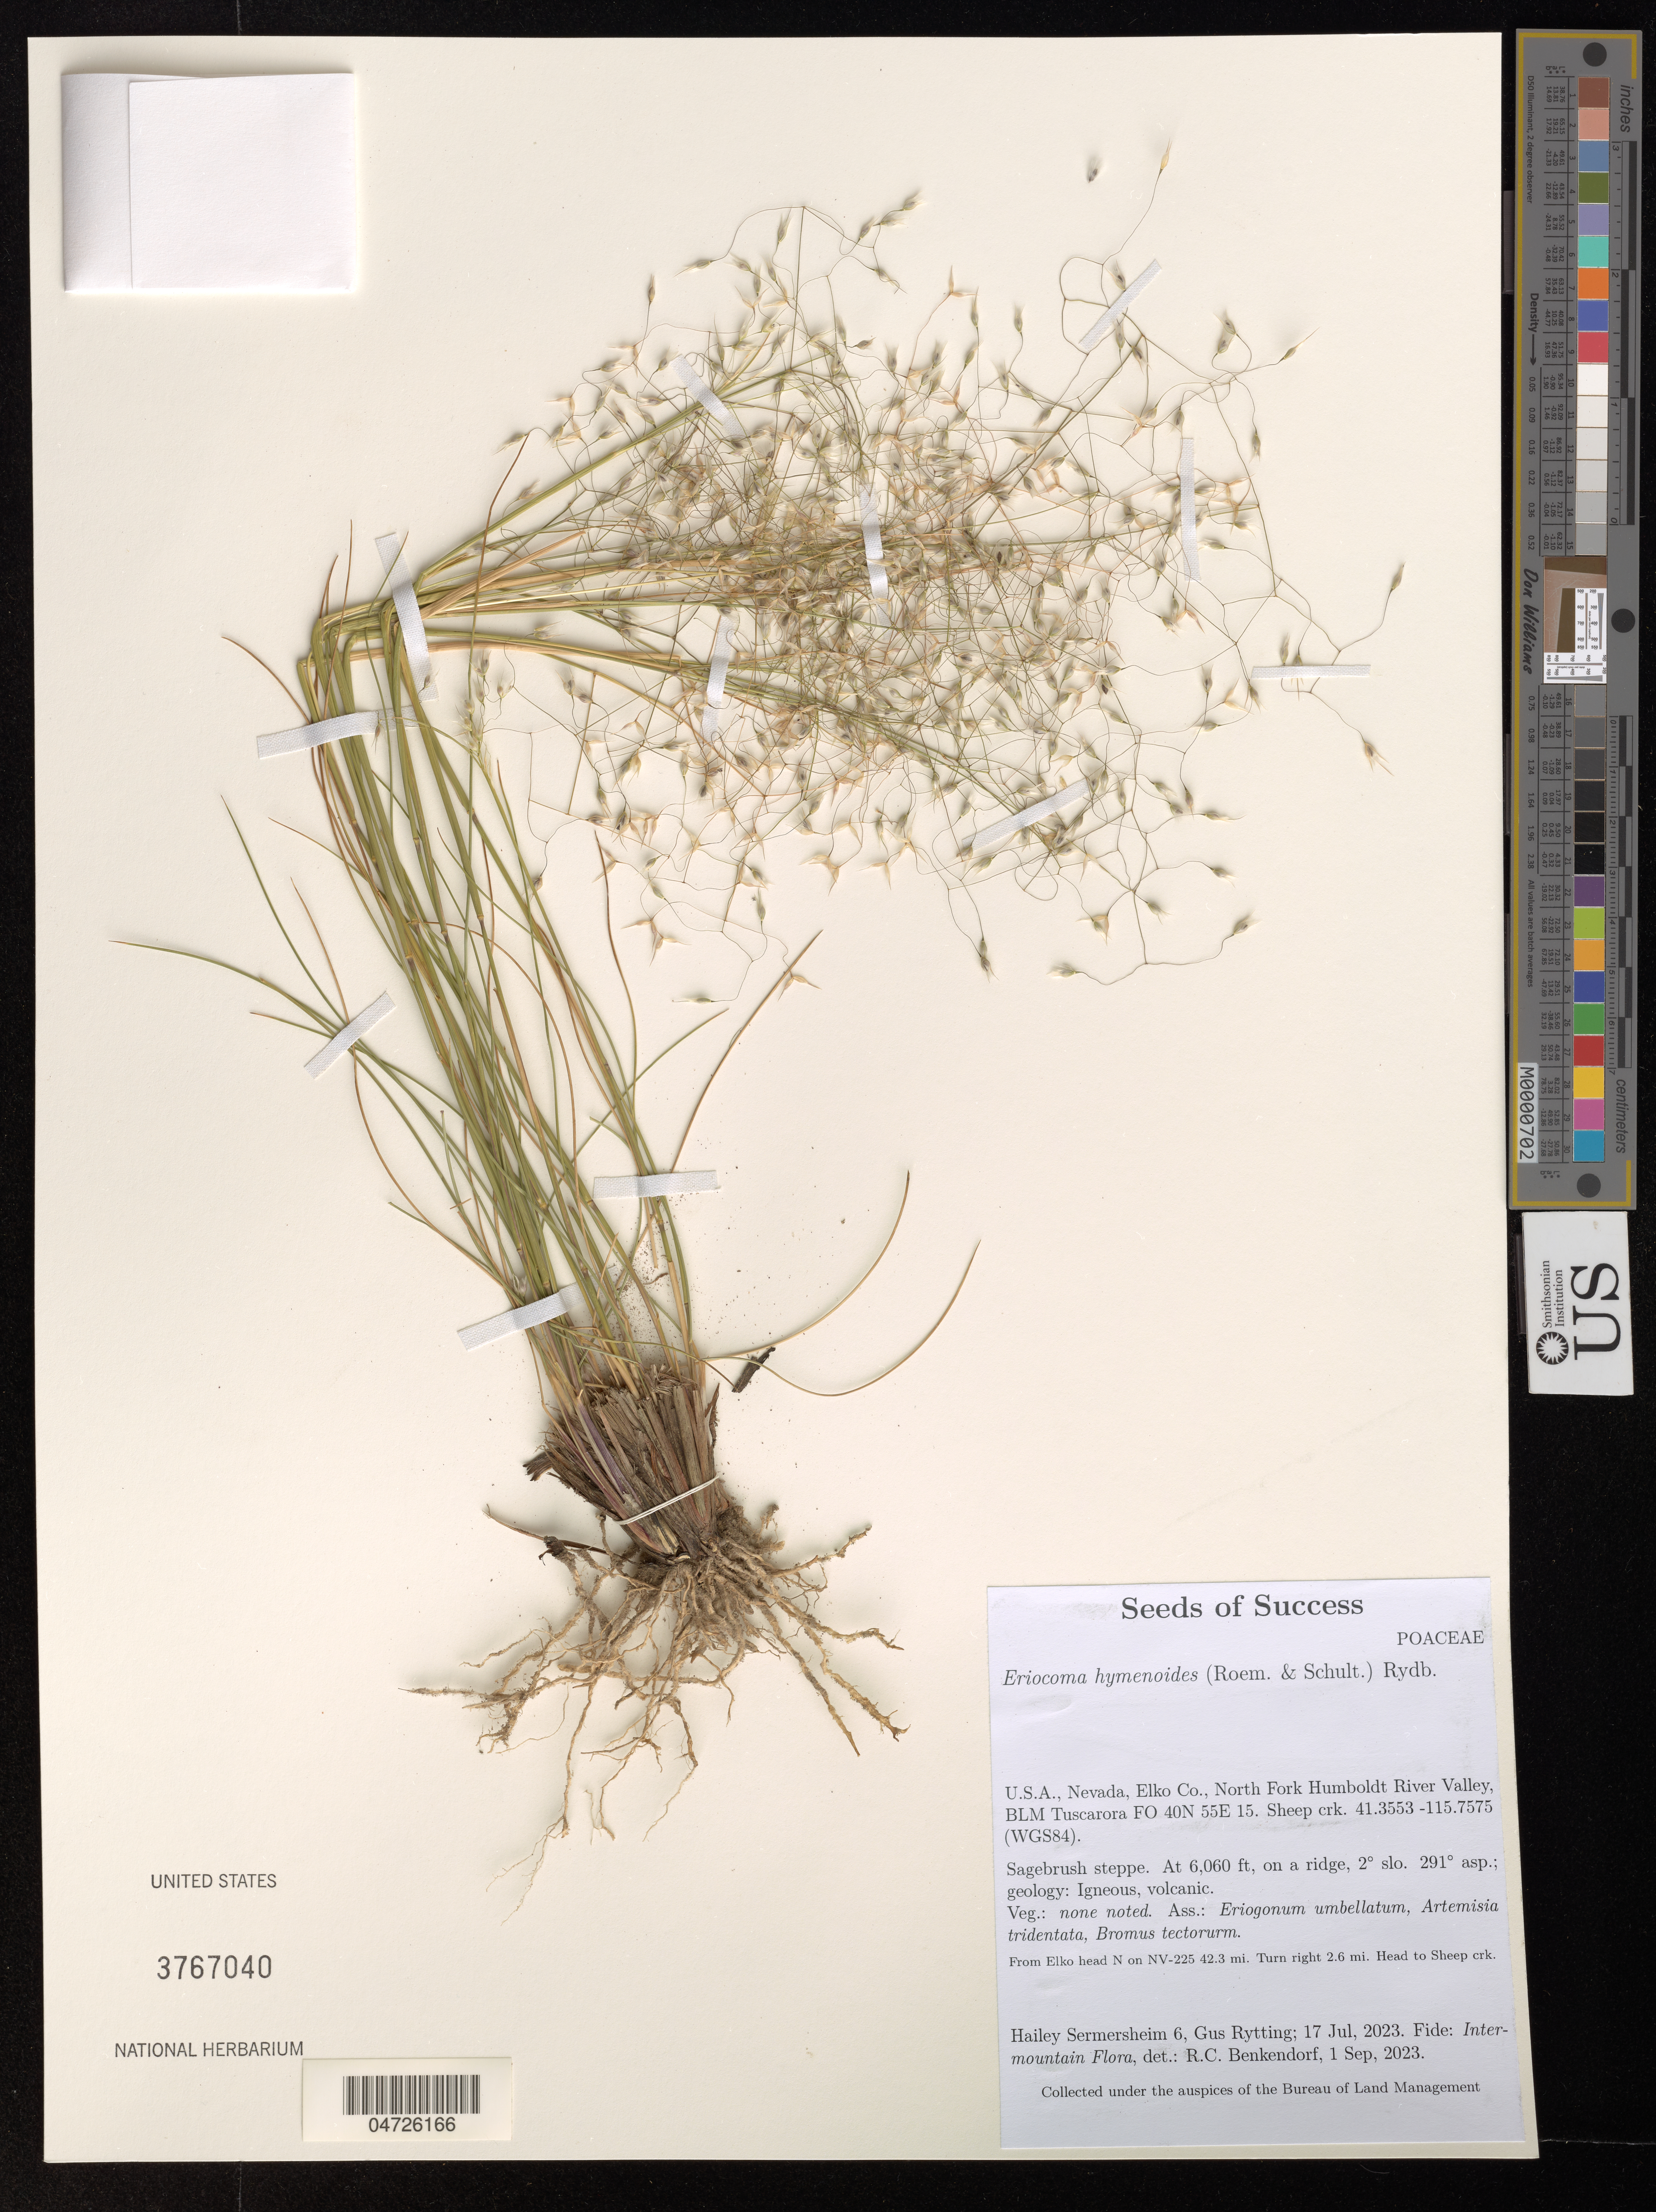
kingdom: Plantae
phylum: Tracheophyta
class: Liliopsida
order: Poales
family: Poaceae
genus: Eriocoma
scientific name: Eriocoma hymenoides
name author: (Roem. & Schult.) Rydb.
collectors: H. Sermersheim & G. Rytting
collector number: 6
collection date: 2023-07-17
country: United States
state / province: Nevada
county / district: Elko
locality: Elko Co., North Fork Humboldt River Valley, BLM Tuscarora FO 40N 55E 15. Sheep crk. (WGS84). From Elko head N on NV-225 42.3 mi. Turn right 2.6 mi. Head to Sheep crk.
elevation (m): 1847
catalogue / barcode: US 3767040